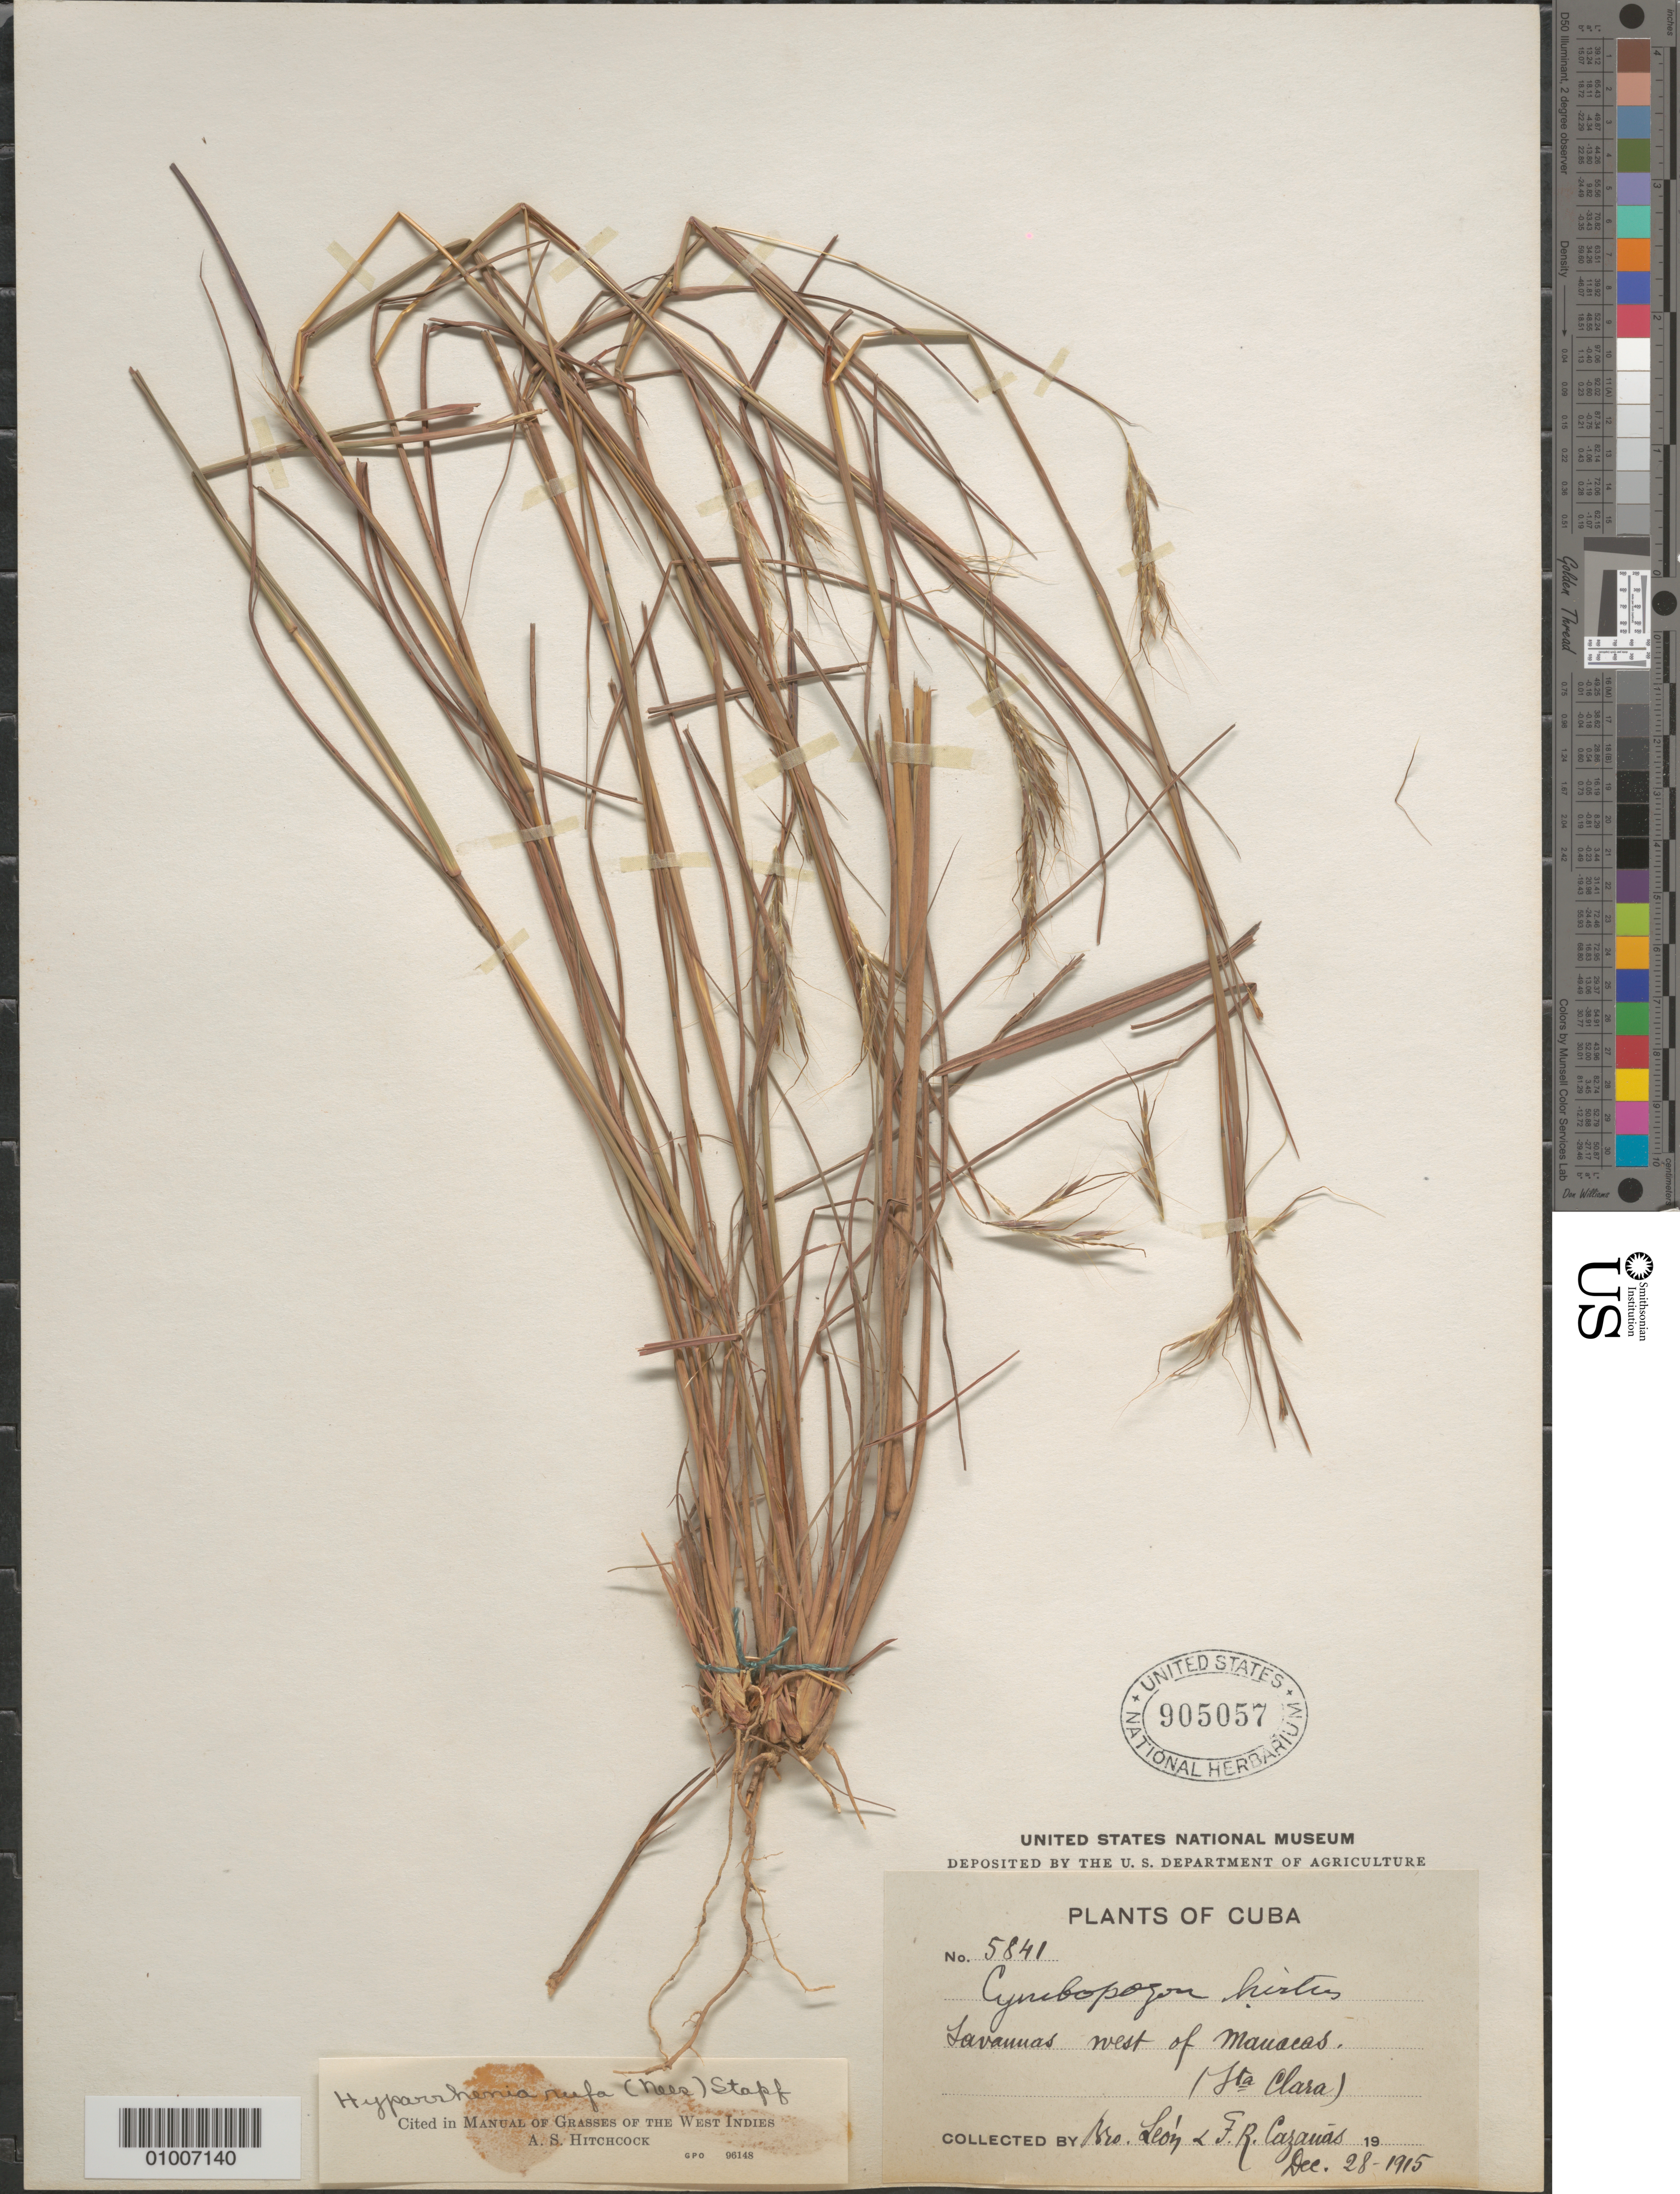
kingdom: Plantae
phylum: Tracheophyta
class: Liliopsida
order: Poales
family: Poaceae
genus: Hyparrhenia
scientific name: Hyparrhenia rufa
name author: (Nees) Stapf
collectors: Bro. León & F. Cazauas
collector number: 5841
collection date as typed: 28 Dec 1915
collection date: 1915-12-28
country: Cuba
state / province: Villa Clara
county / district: Santa Clara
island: Cuba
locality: Santa Clara, savassa west of Manacas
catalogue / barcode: US 905057